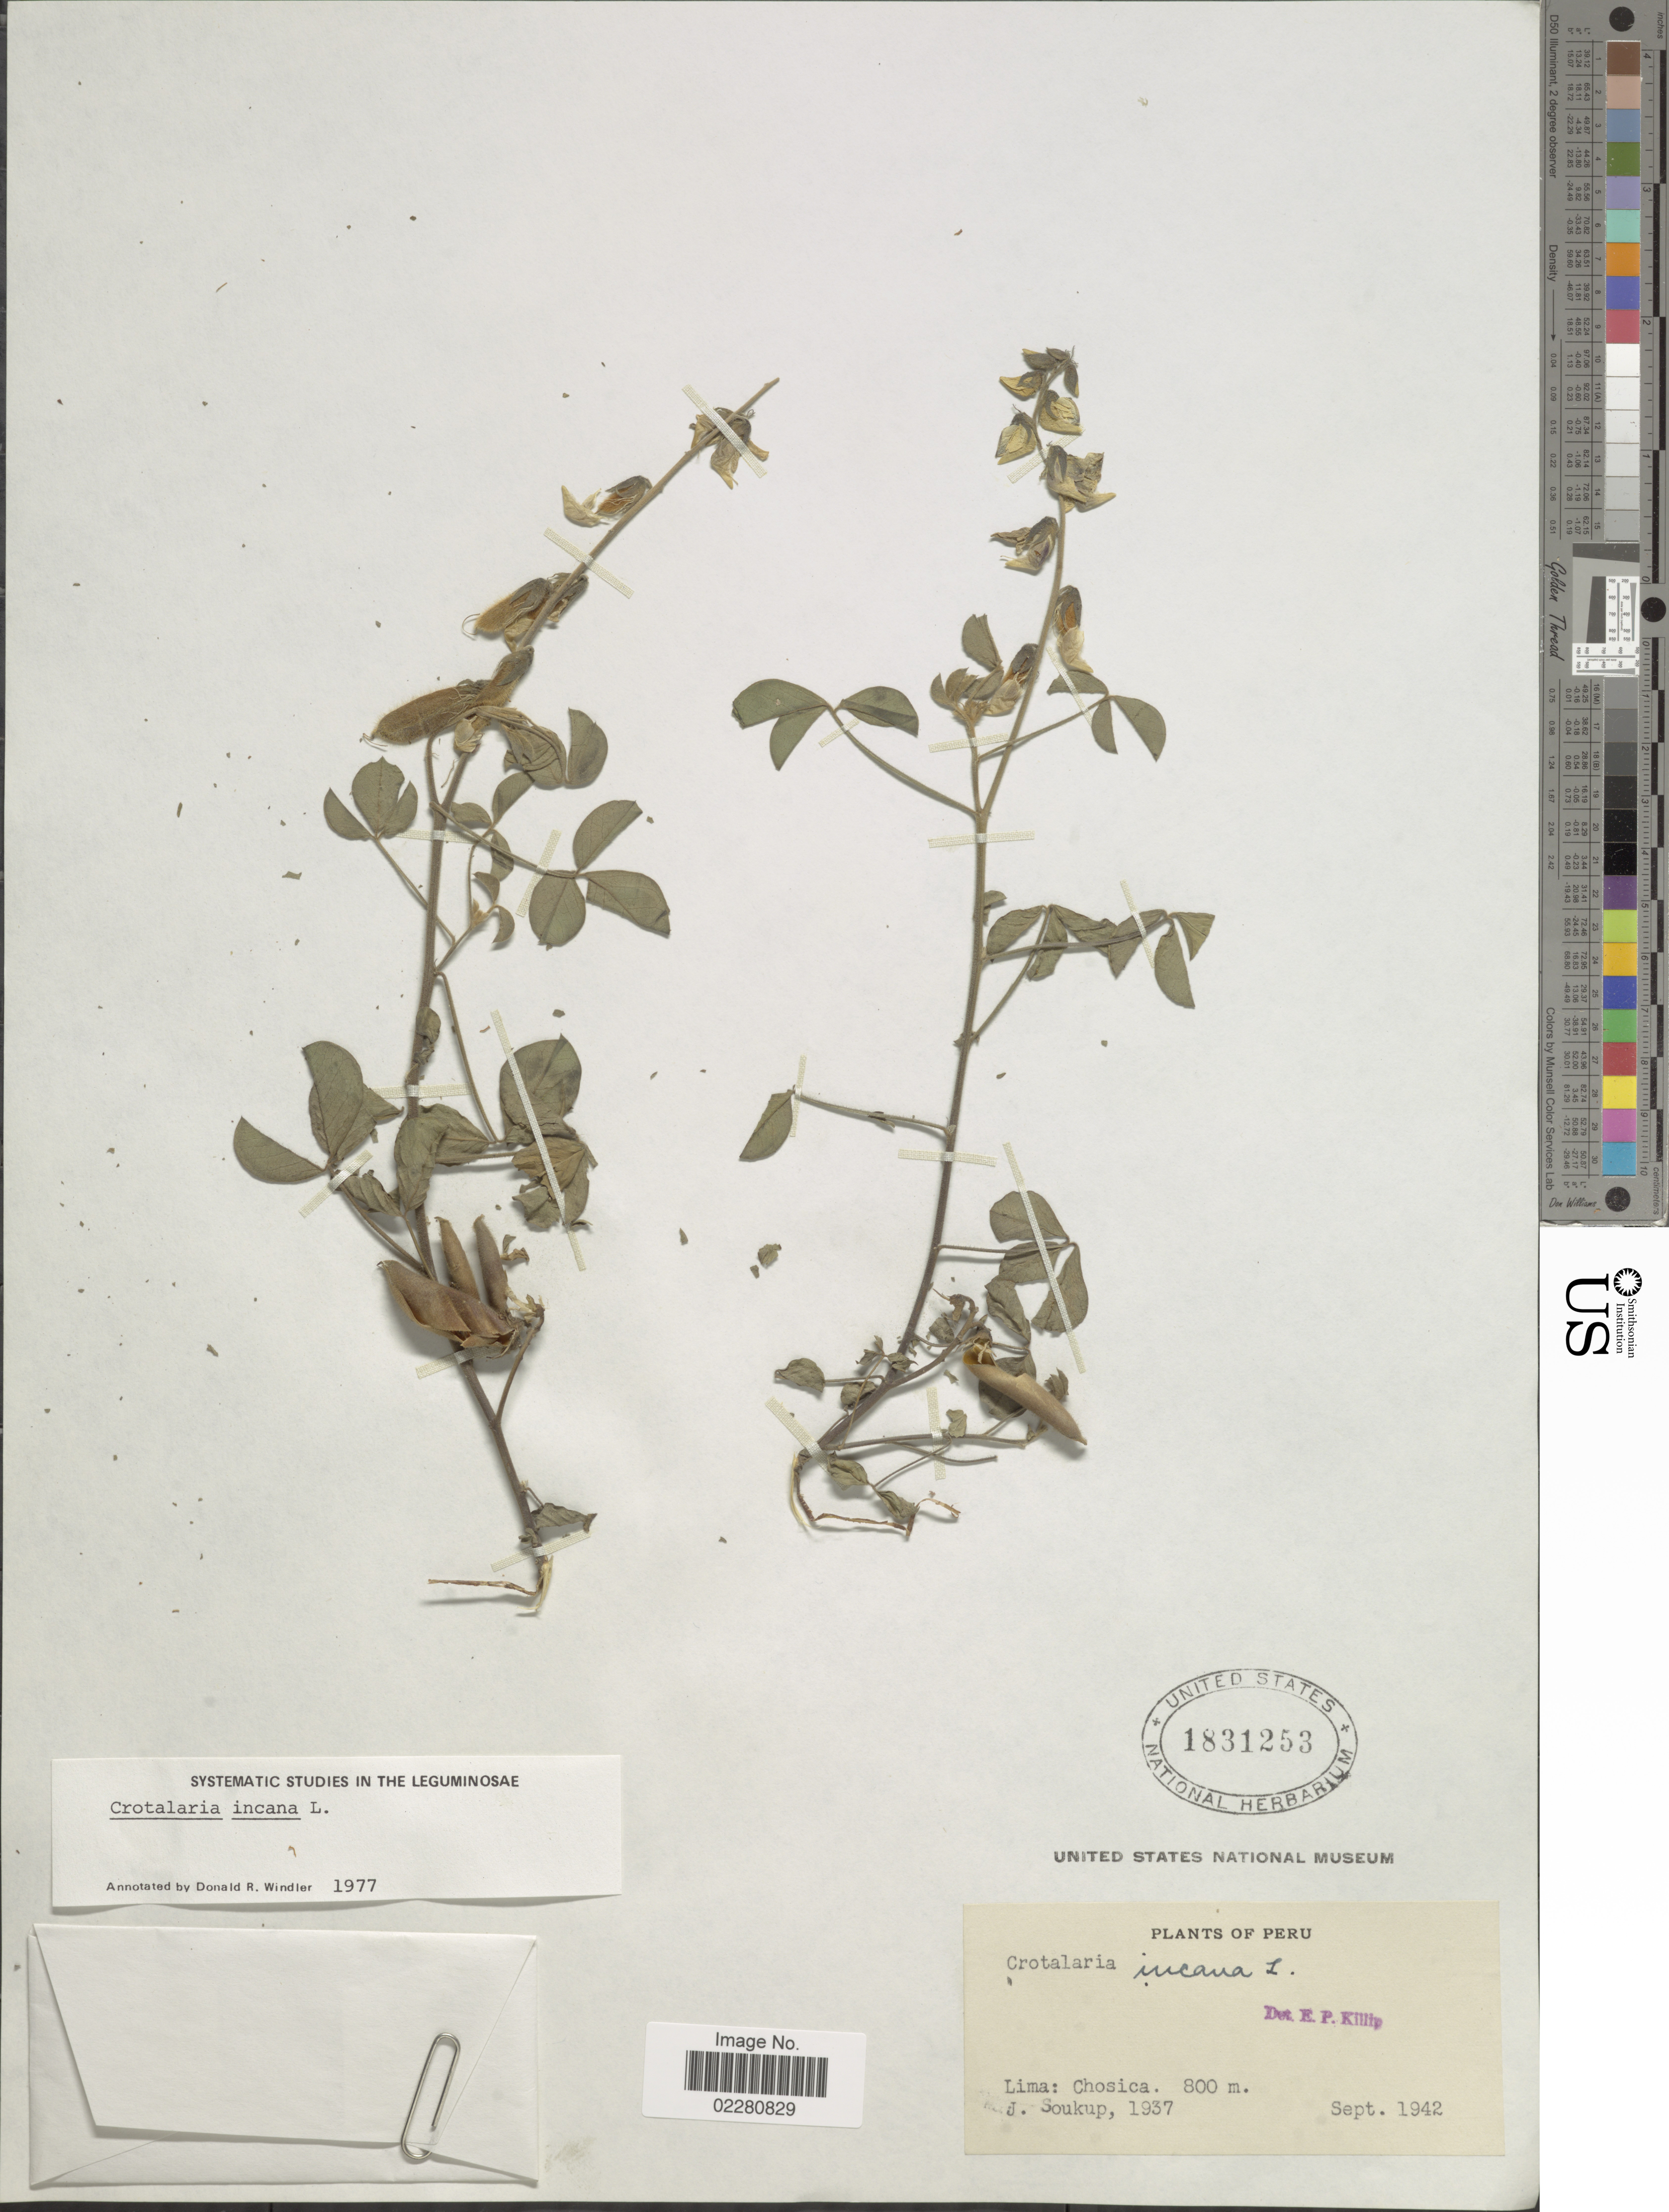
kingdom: Plantae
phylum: Tracheophyta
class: Magnoliopsida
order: Fabales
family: Fabaceae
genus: Crotalaria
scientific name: Crotalaria incana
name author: L.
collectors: J. Soukup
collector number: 1937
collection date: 1942-09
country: Peru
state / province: Lima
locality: Lima: Chosica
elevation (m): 800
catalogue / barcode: US 1831253